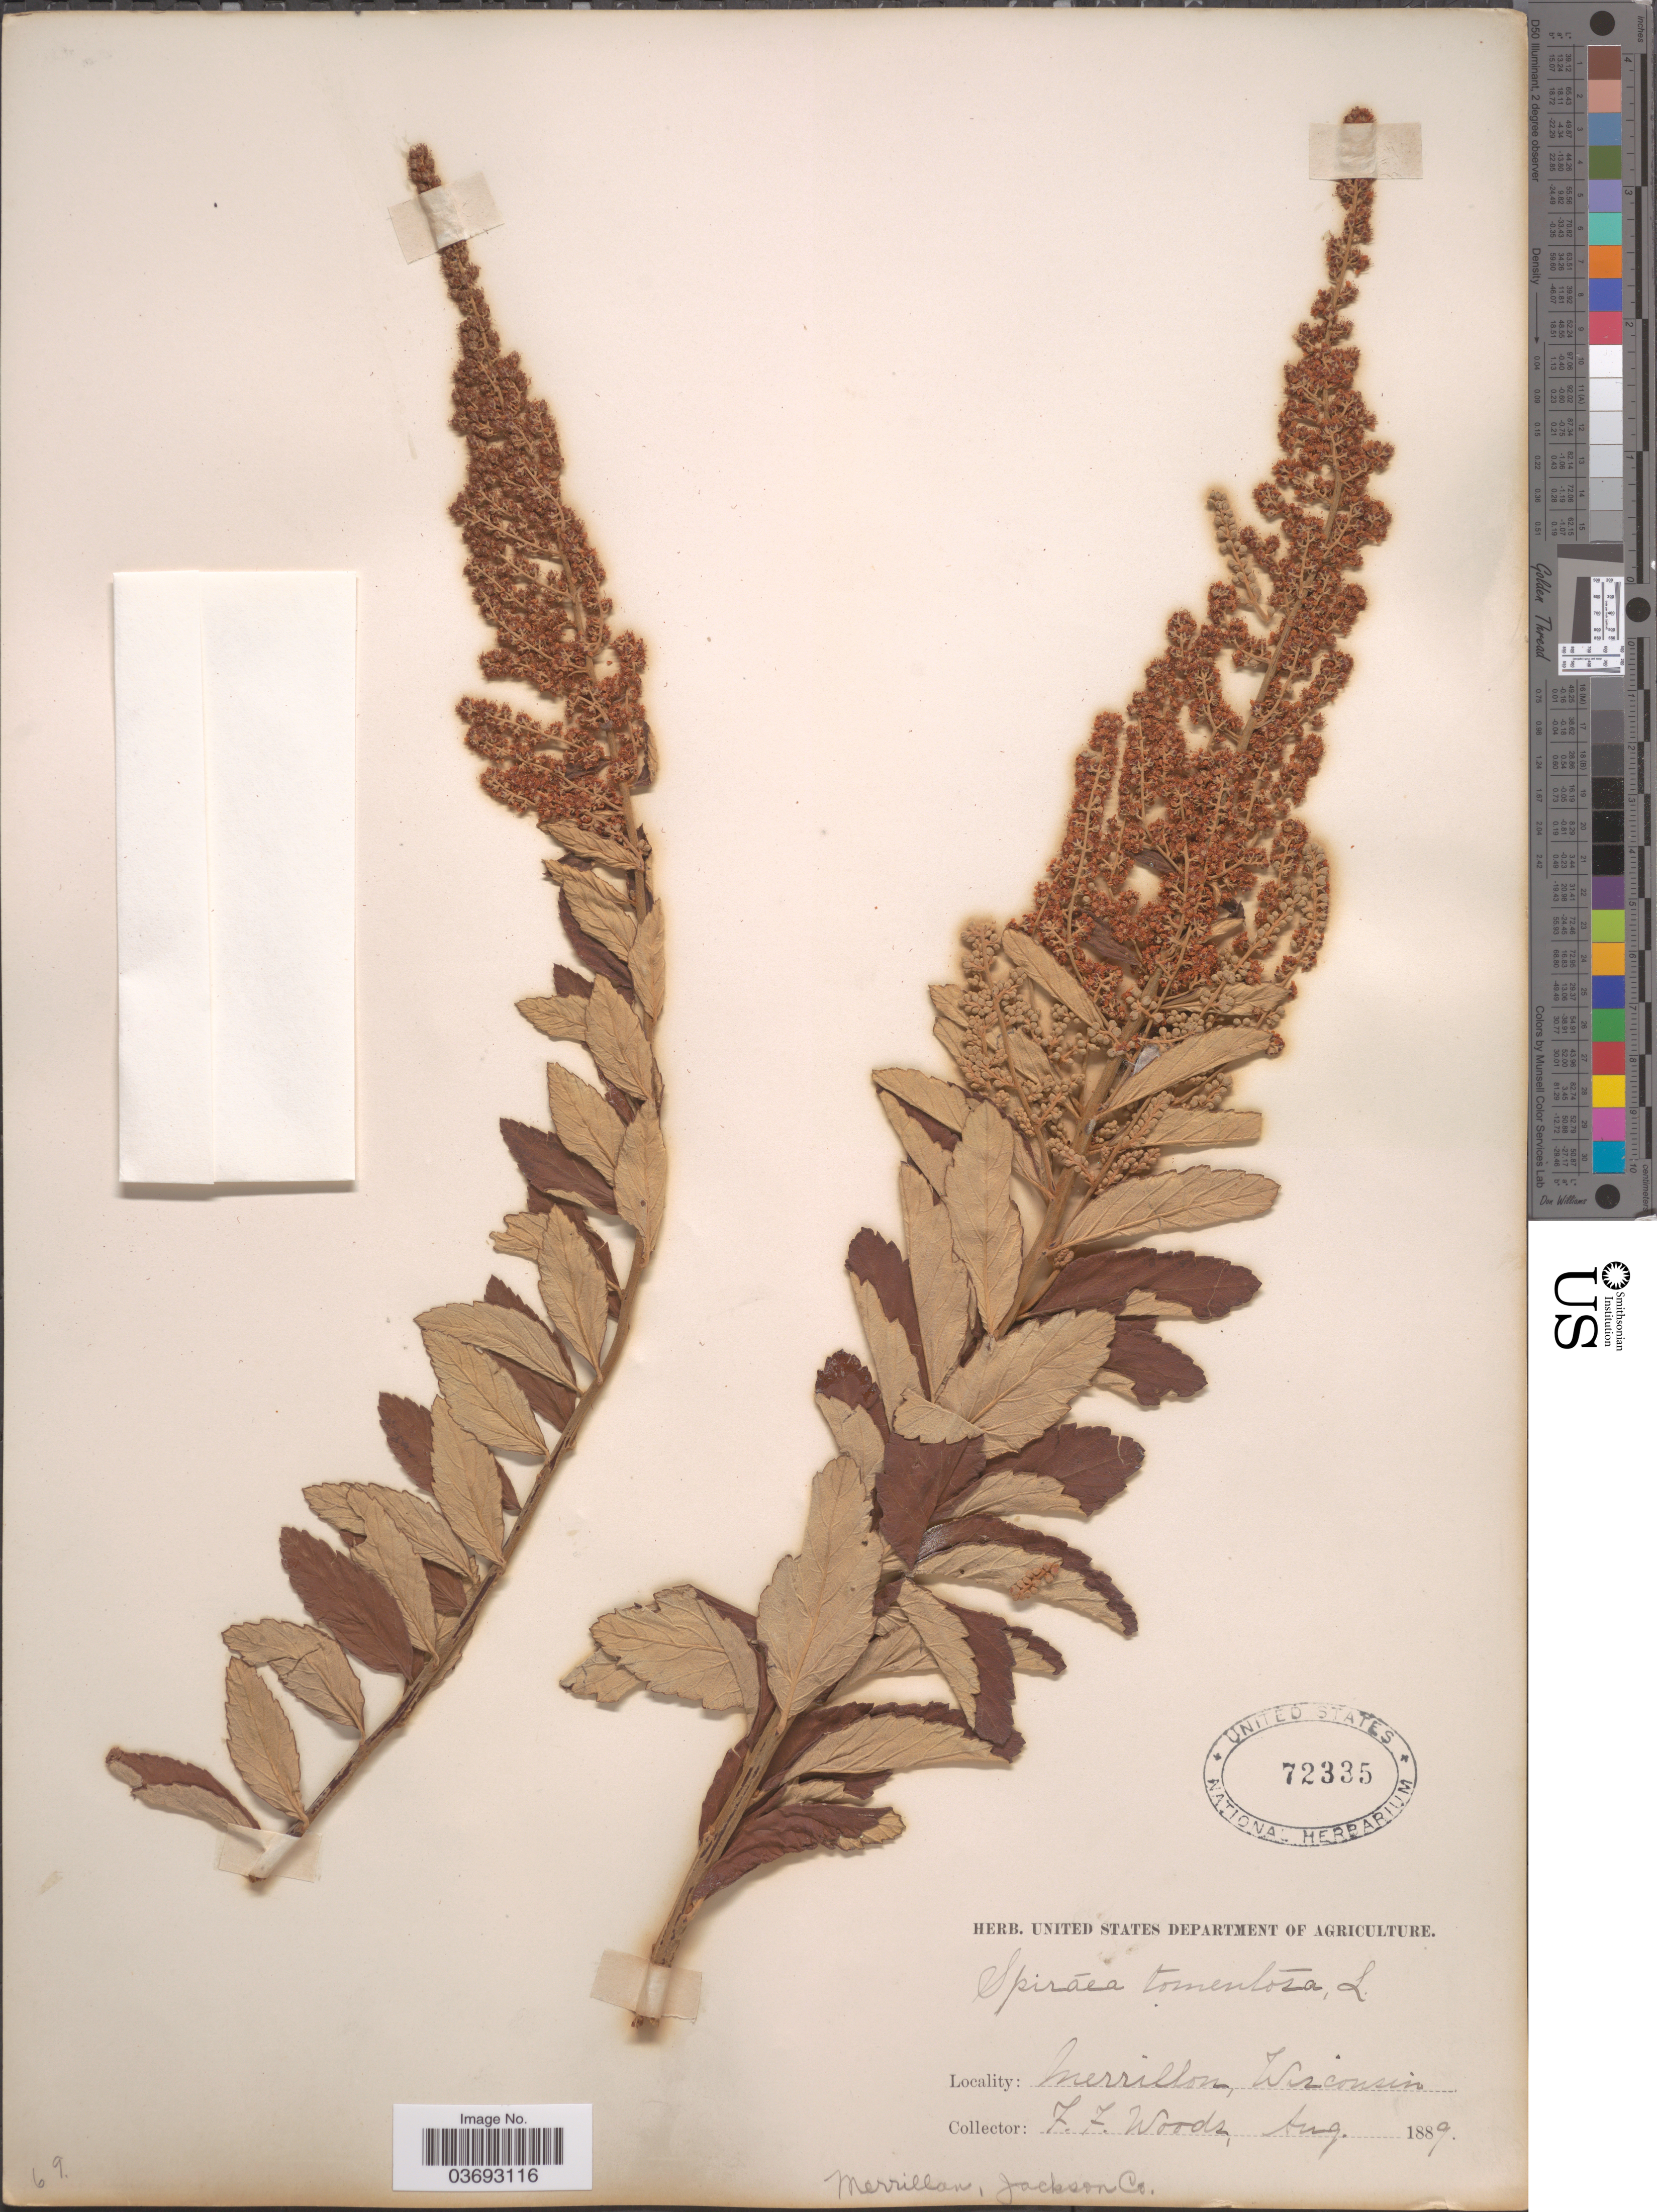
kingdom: Plantae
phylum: Tracheophyta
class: Magnoliopsida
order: Rosales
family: Rosaceae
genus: Spiraea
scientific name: Spiraea tomentosa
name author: L.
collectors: F. Woods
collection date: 1889-08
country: United States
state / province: Wisconsin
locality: Merrillon. Jackson Co.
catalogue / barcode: US 72335